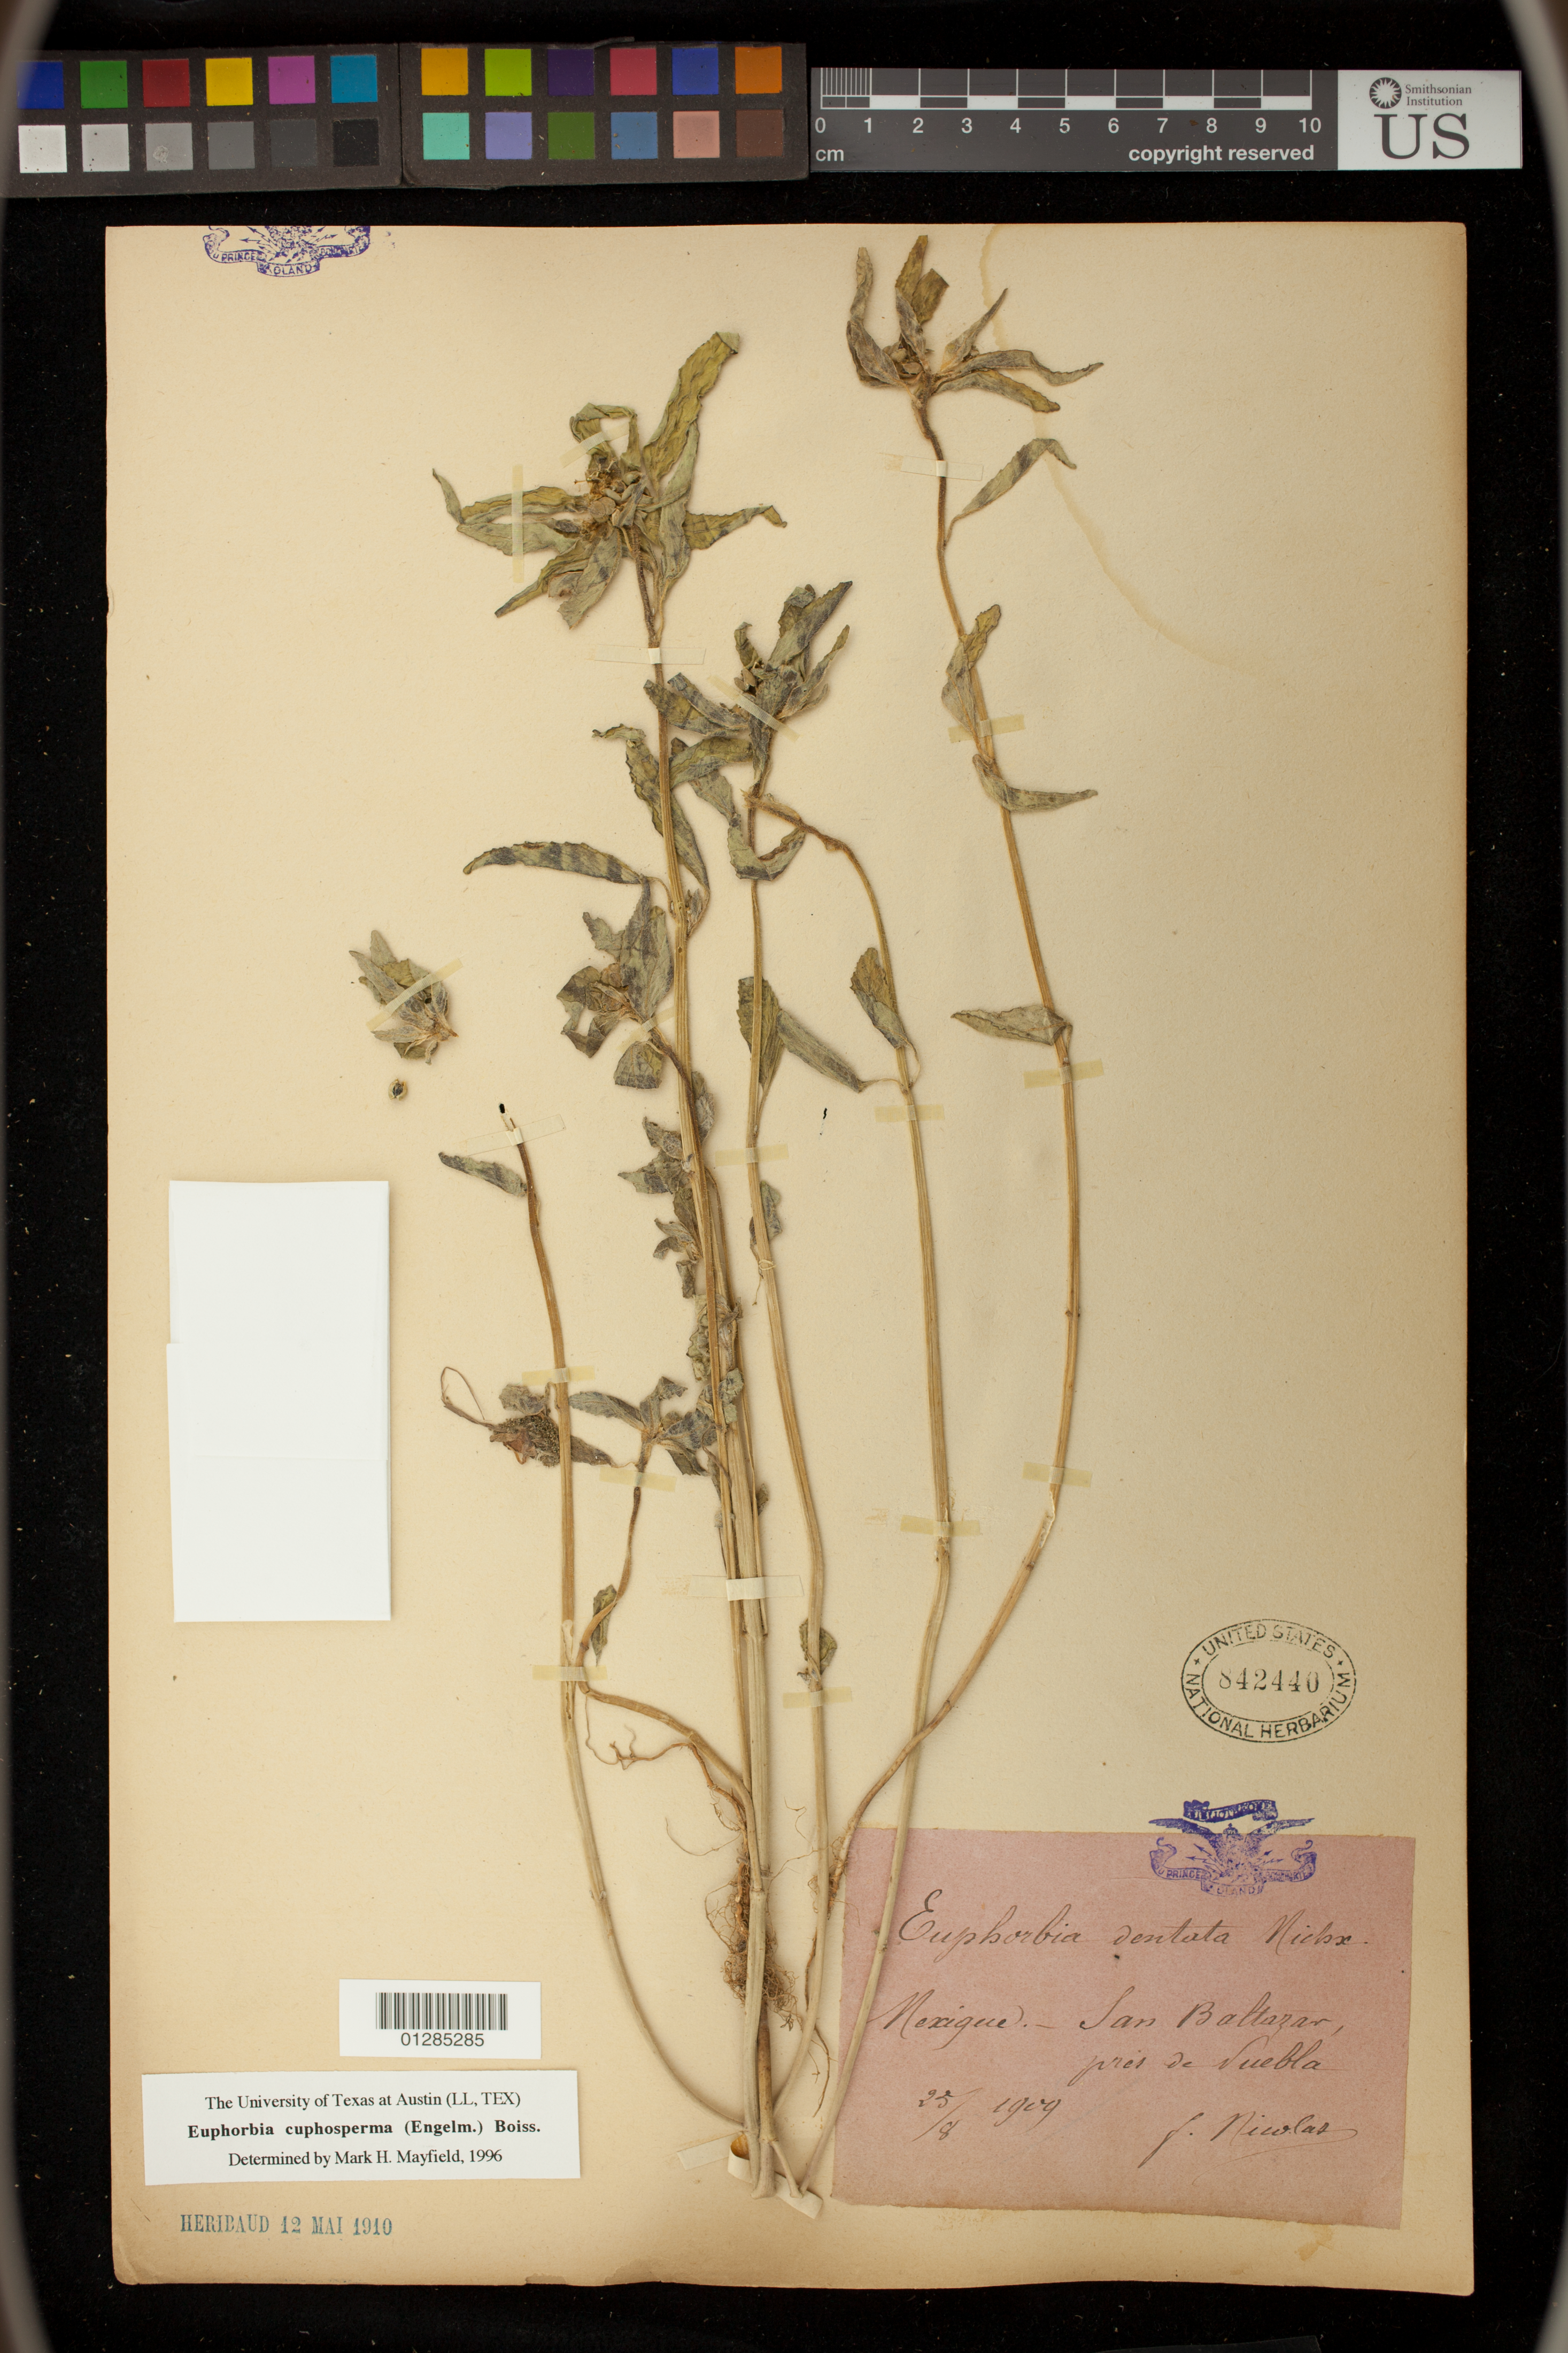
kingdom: Plantae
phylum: Tracheophyta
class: Magnoliopsida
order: Malpighiales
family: Euphorbiaceae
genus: Euphorbia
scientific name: Euphorbia cuphosperma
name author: (Engelm.) Boiss.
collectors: F. Nicolas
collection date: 1909-08-25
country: Mexico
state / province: Puebla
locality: Mexique - San Baltazar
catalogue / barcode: US 842440